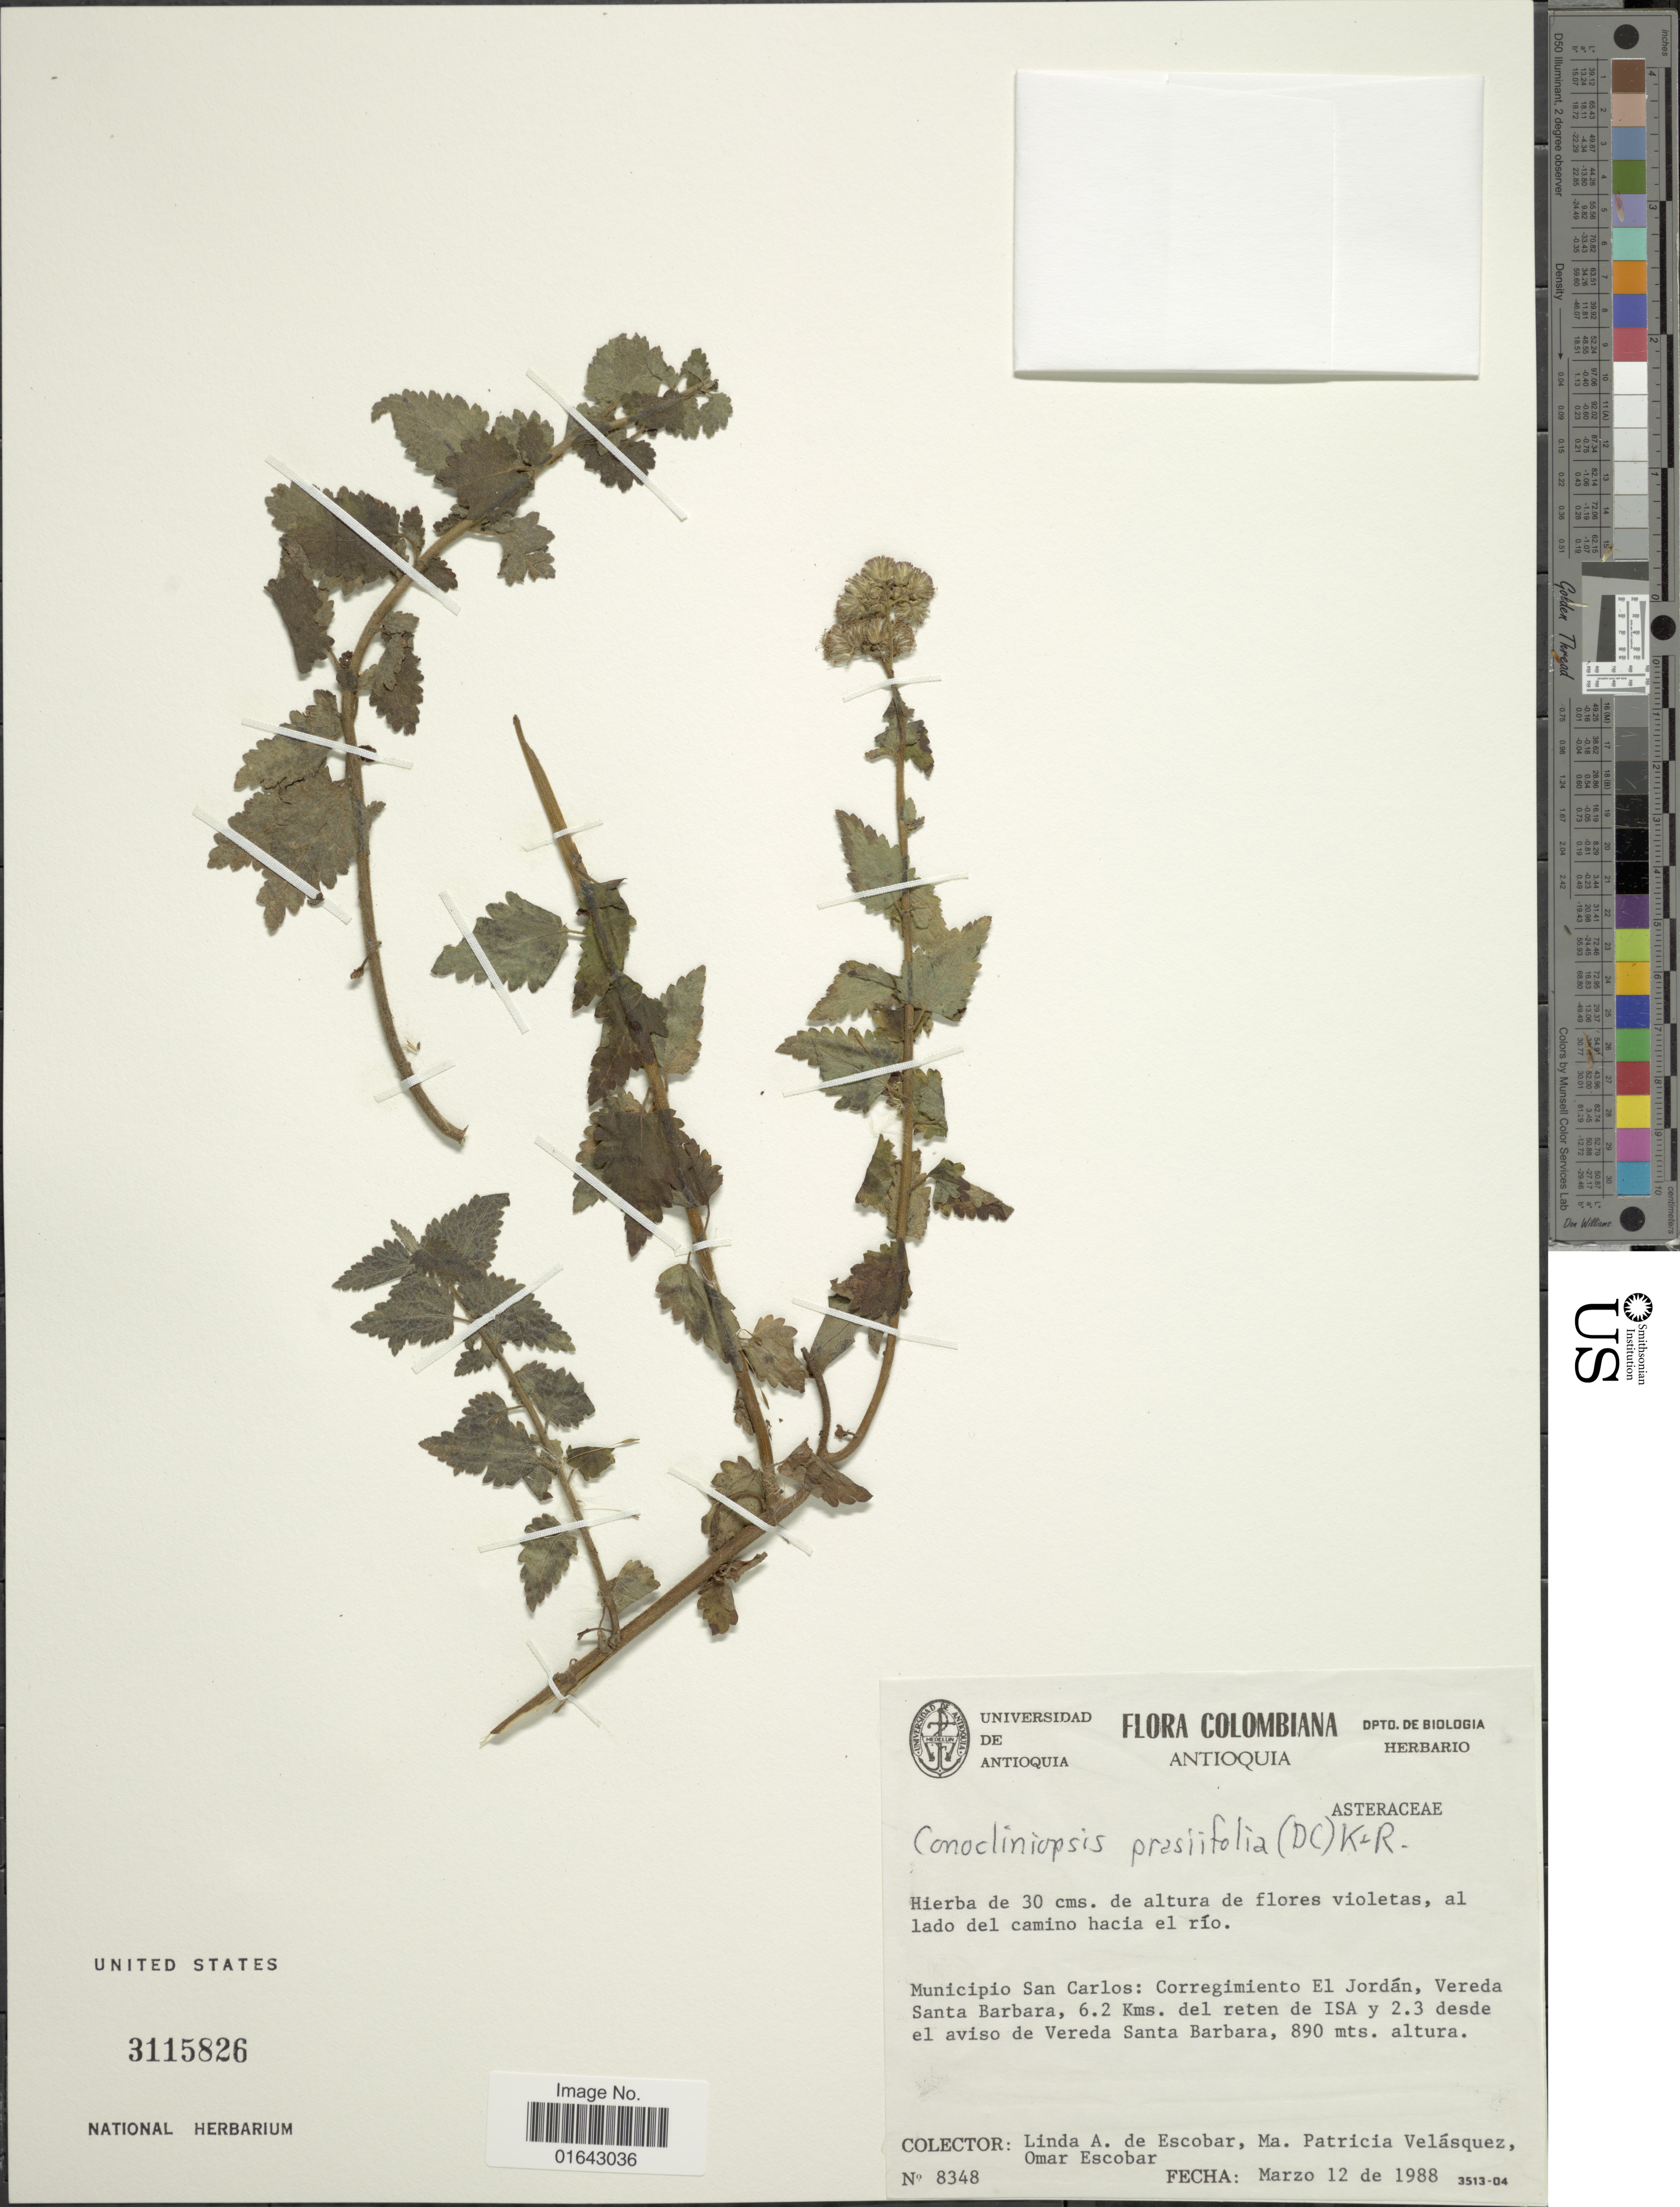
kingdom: Plantae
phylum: Tracheophyta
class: Magnoliopsida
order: Asterales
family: Asteraceae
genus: Conocliniopsis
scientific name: Conocliniopsis prasiifolia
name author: (DC.) R.M. King & H. Rob.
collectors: L. K. de Escobar, M. P. Velásquez & O. D. Escobar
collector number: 8348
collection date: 1988-03-12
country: Colombia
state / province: Antioquia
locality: Municipio San Carlos: Corregimiento El Jordán, Vereda Santa Barbara, 6.2 Kms. del reten de ISA y 2.3 desde el aviso de Vereda Santa Barbara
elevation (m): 890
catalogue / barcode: US 3115826